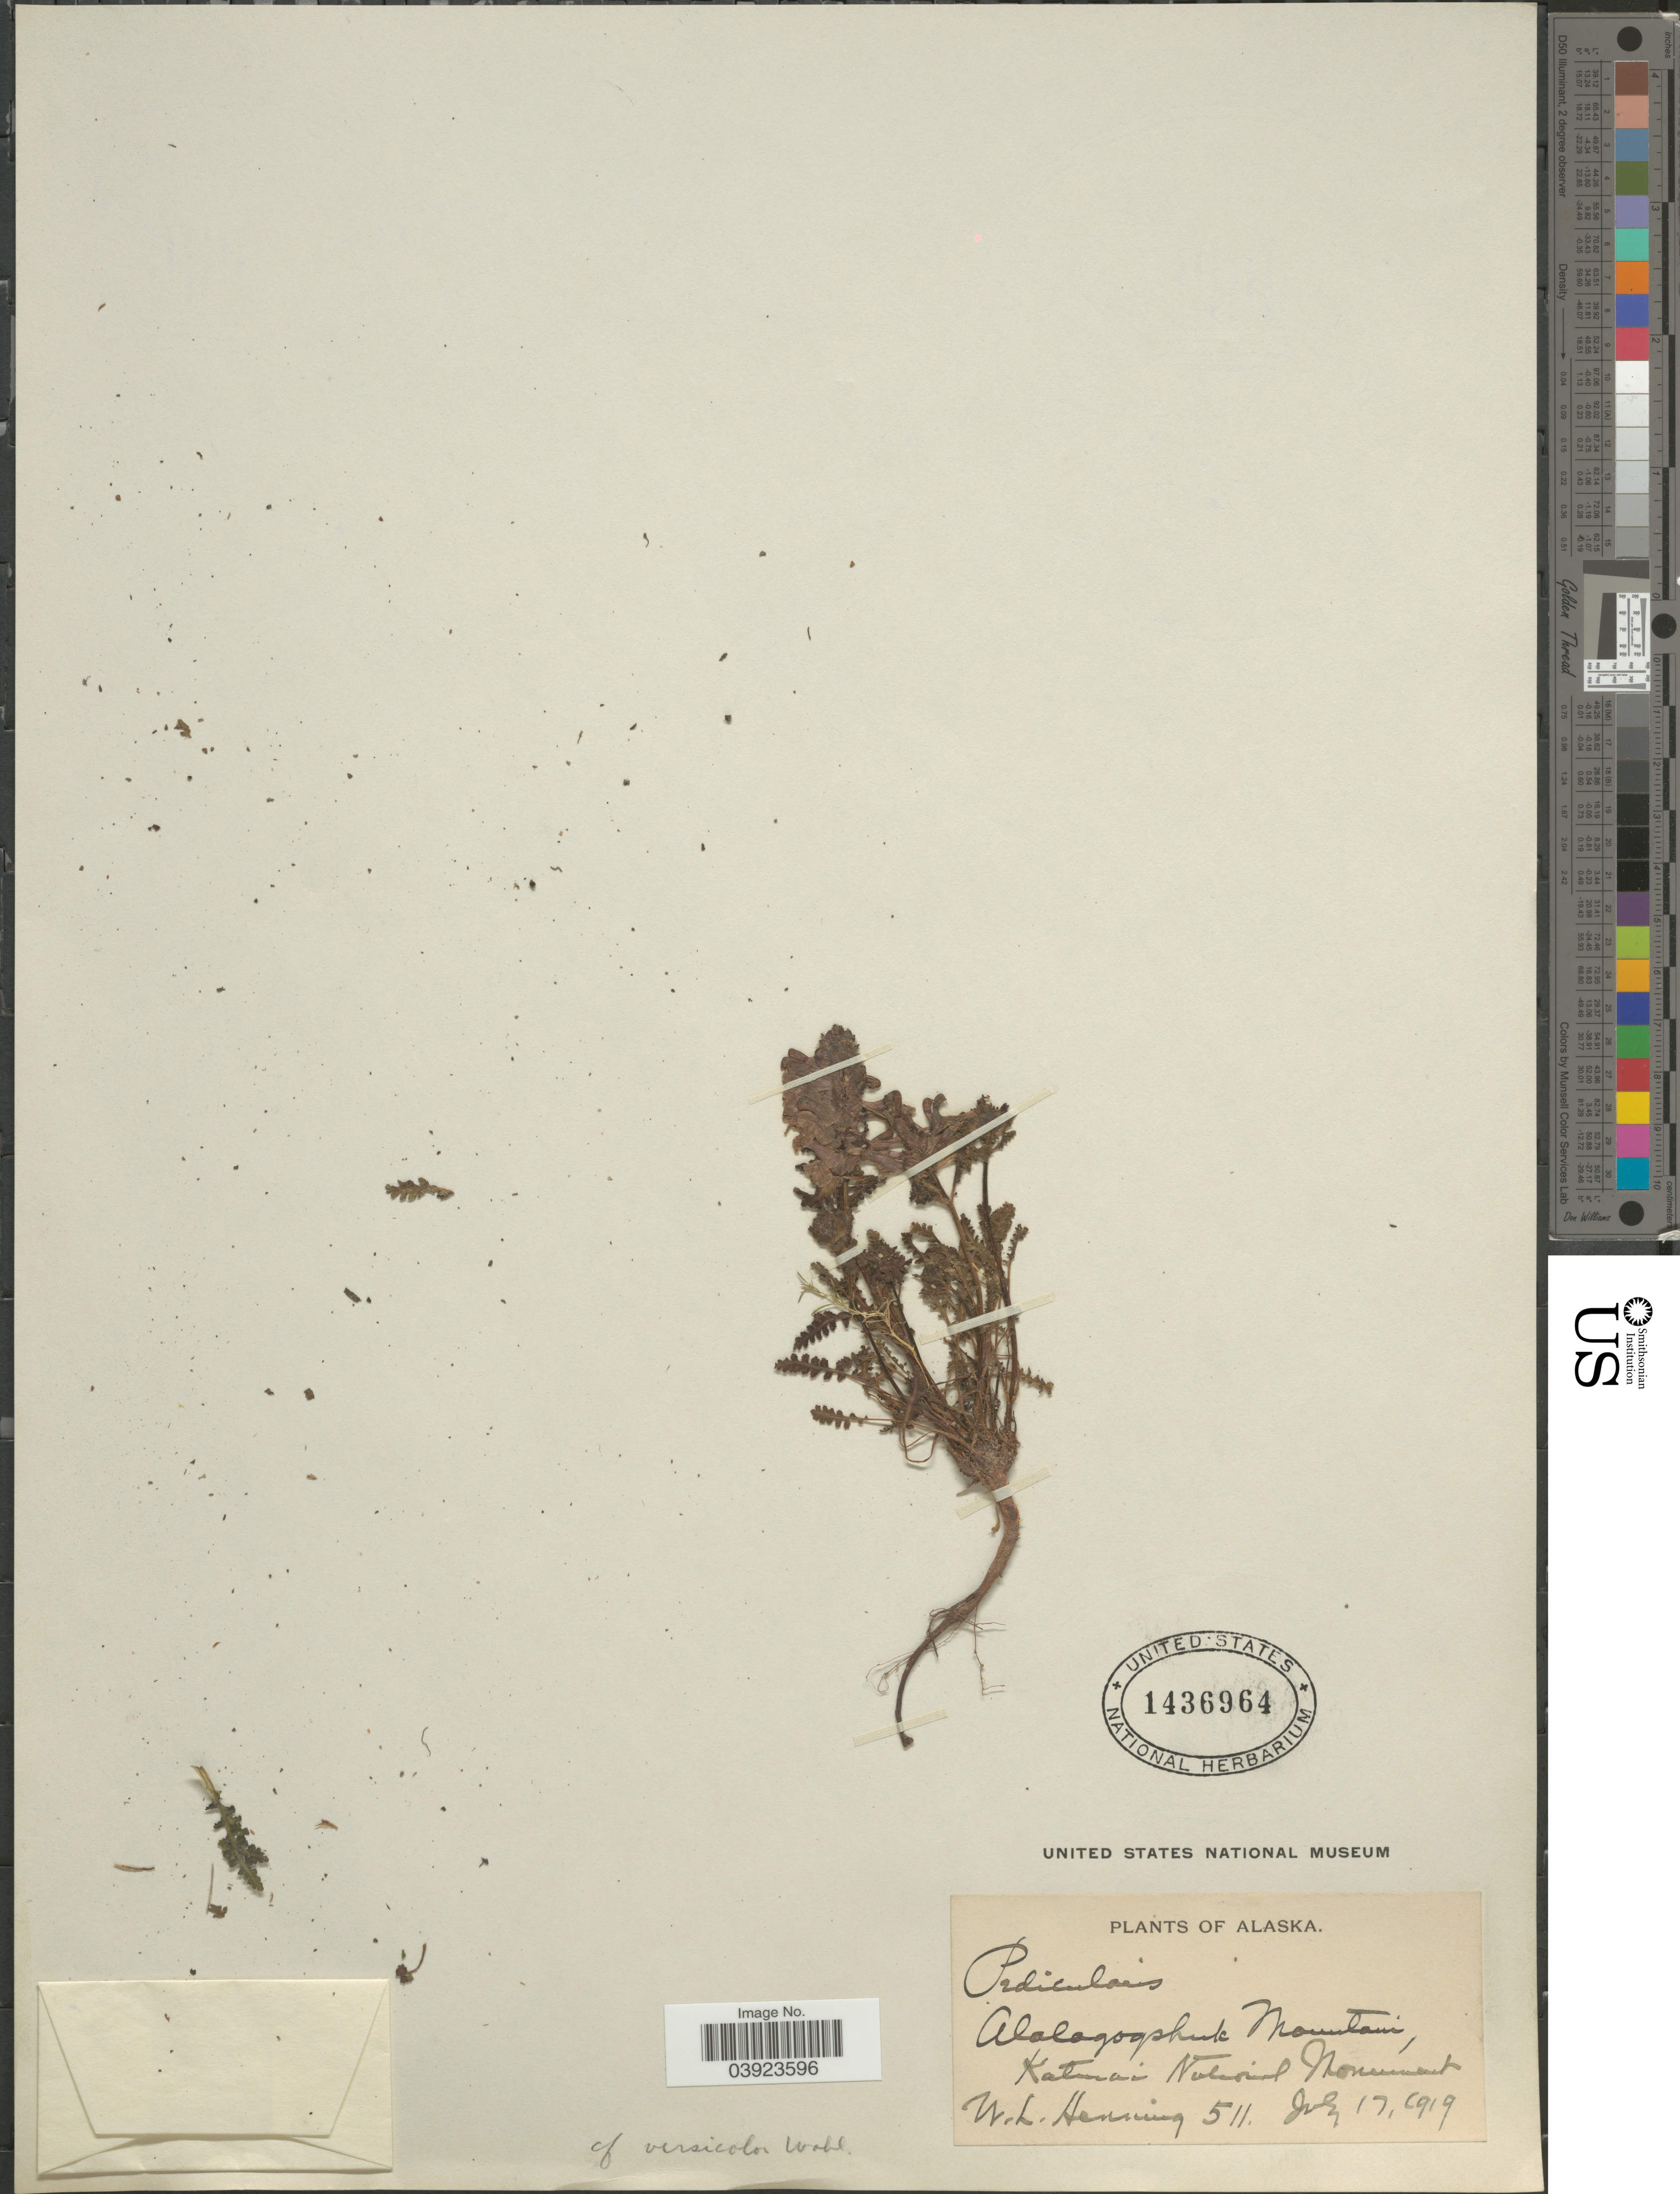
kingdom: Plantae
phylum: Tracheophyta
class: Magnoliopsida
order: Lamiales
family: Orobanchaceae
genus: Pedicularis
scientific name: Pedicularis verticillata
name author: L.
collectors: W. Henning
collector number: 511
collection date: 1919-07-17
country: United States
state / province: Alaska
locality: Alalagogshuk Mountain, Katmai National Monument.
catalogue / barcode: US 1436964